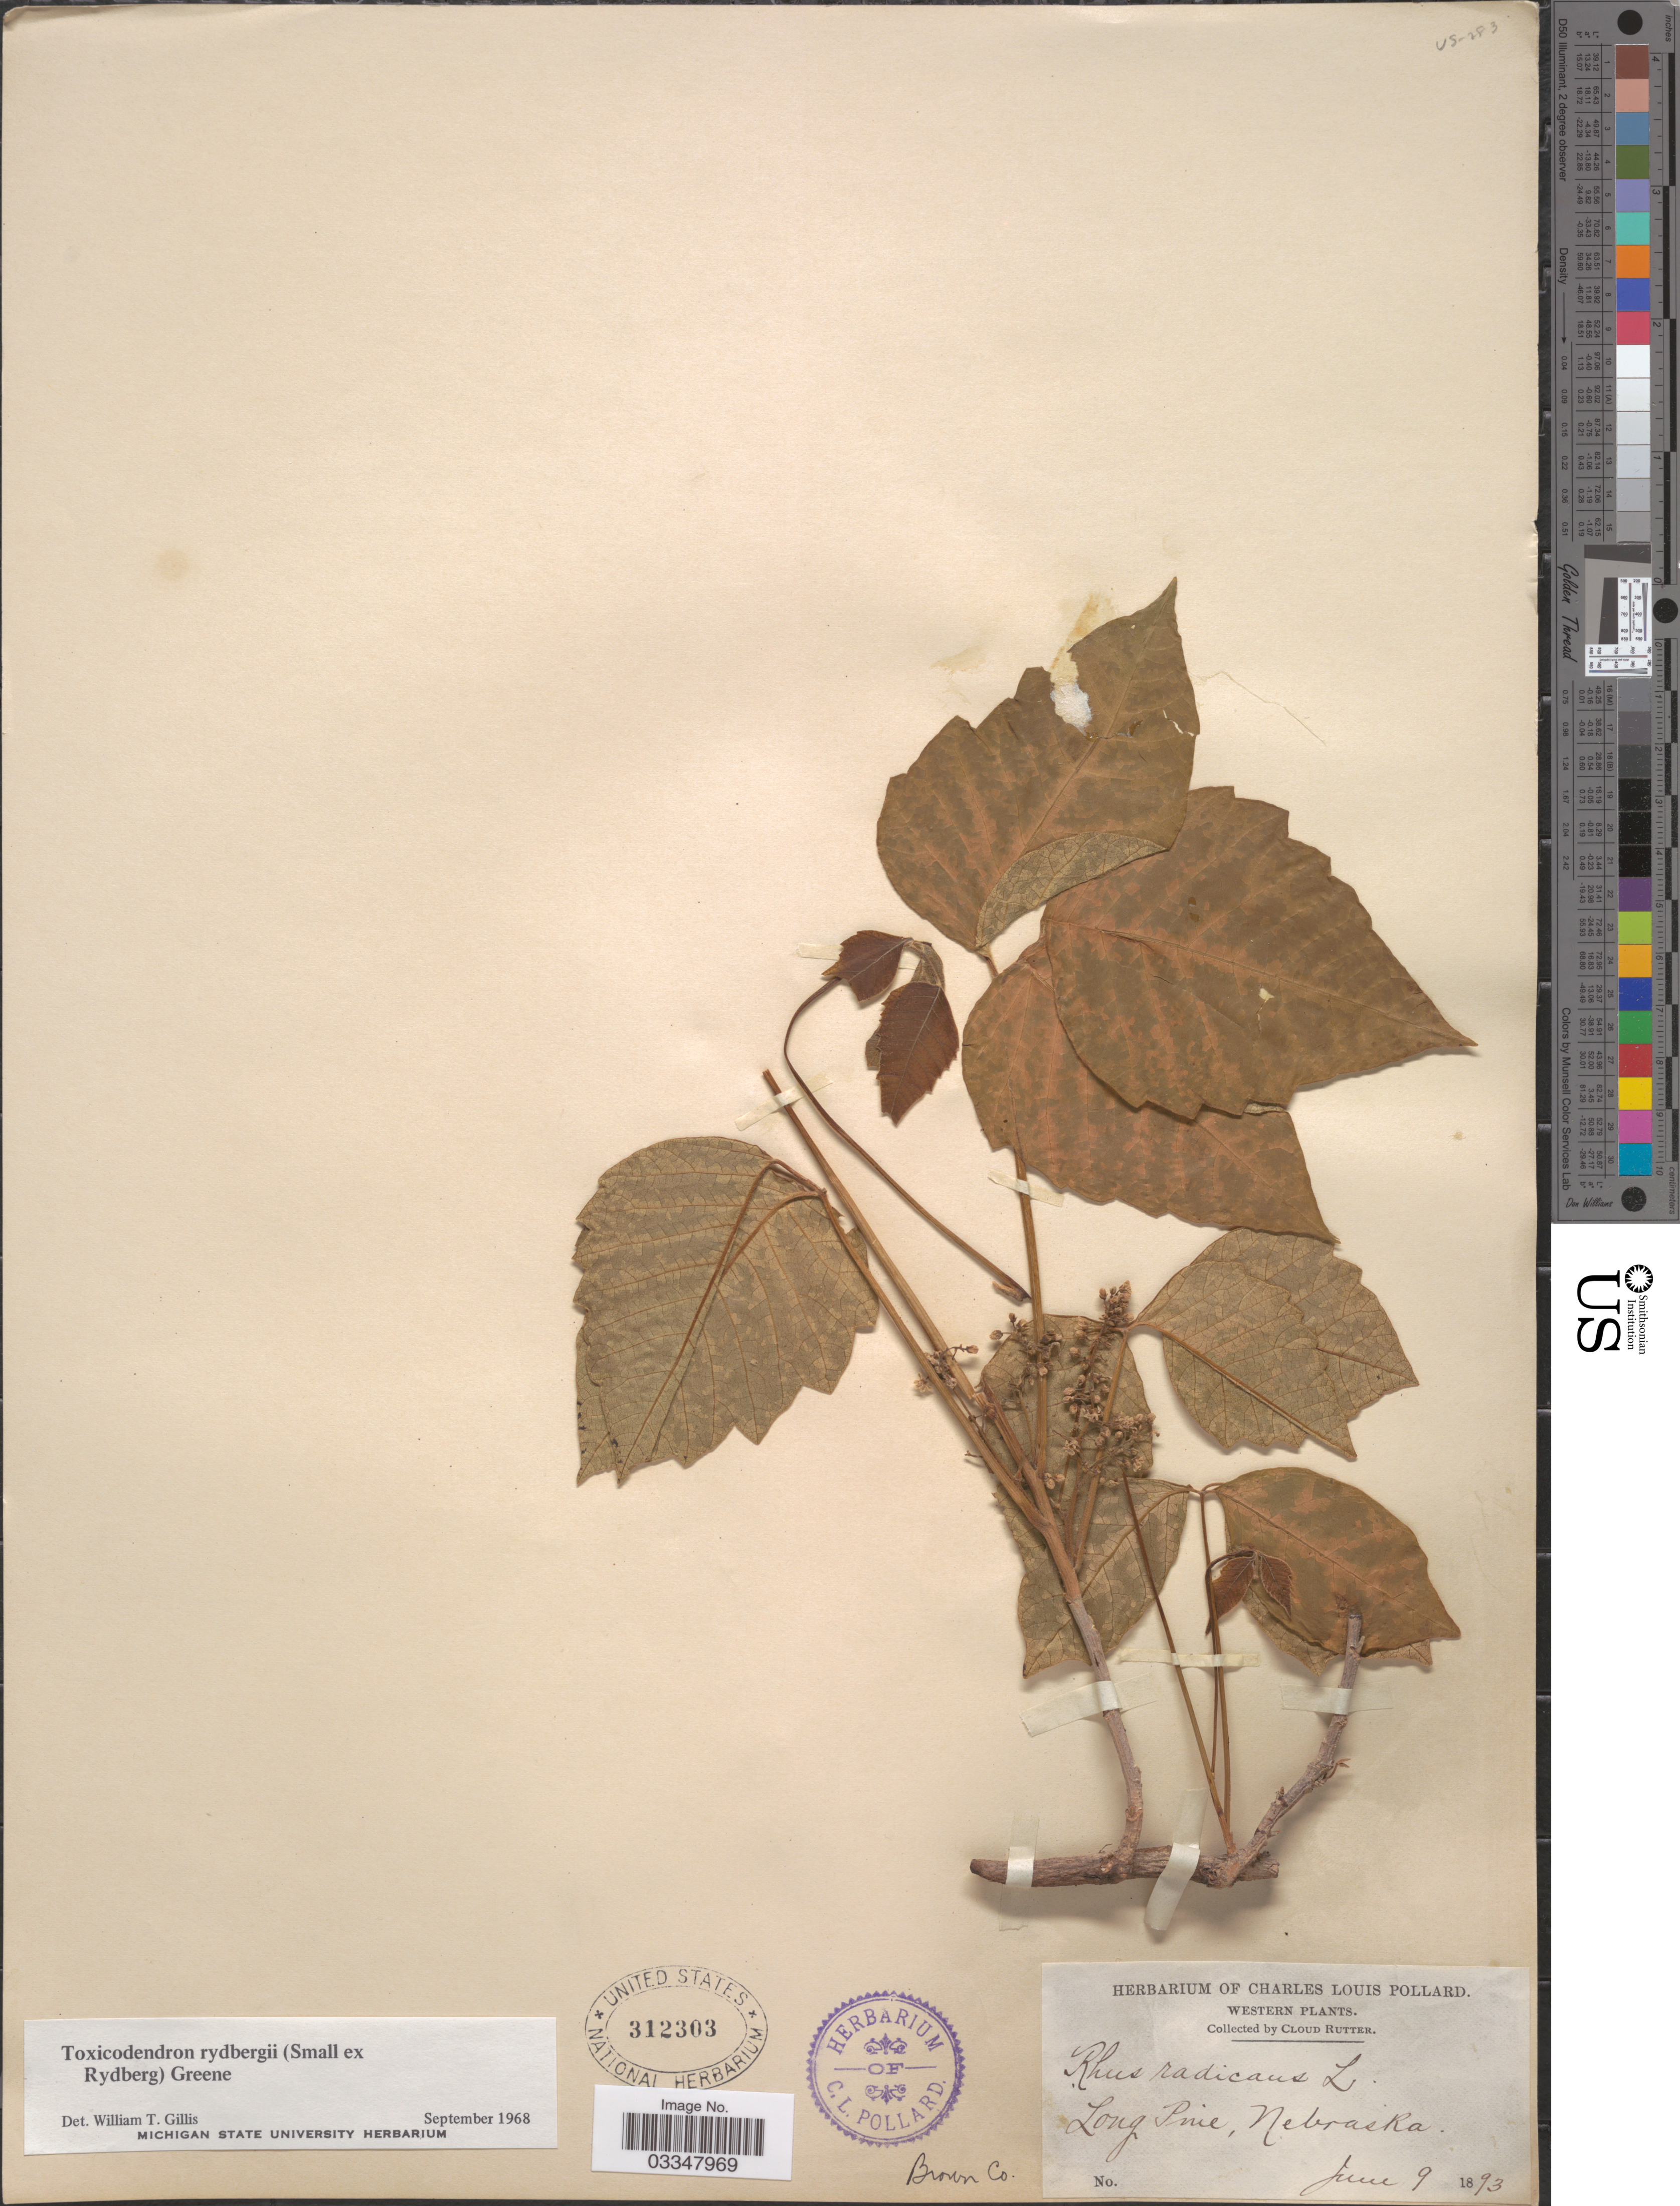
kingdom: Plantae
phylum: Tracheophyta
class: Magnoliopsida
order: Sapindales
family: Anacardiaceae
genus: Toxicodendron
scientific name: Toxicodendron radicans subsp. rydbergii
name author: (Small & Rydb.) Á. Löve & D. Löve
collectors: C. Rutter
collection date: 1893-06-09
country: United States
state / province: Nebraska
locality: Western. Long Pine. Brown Co.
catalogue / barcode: US 312303